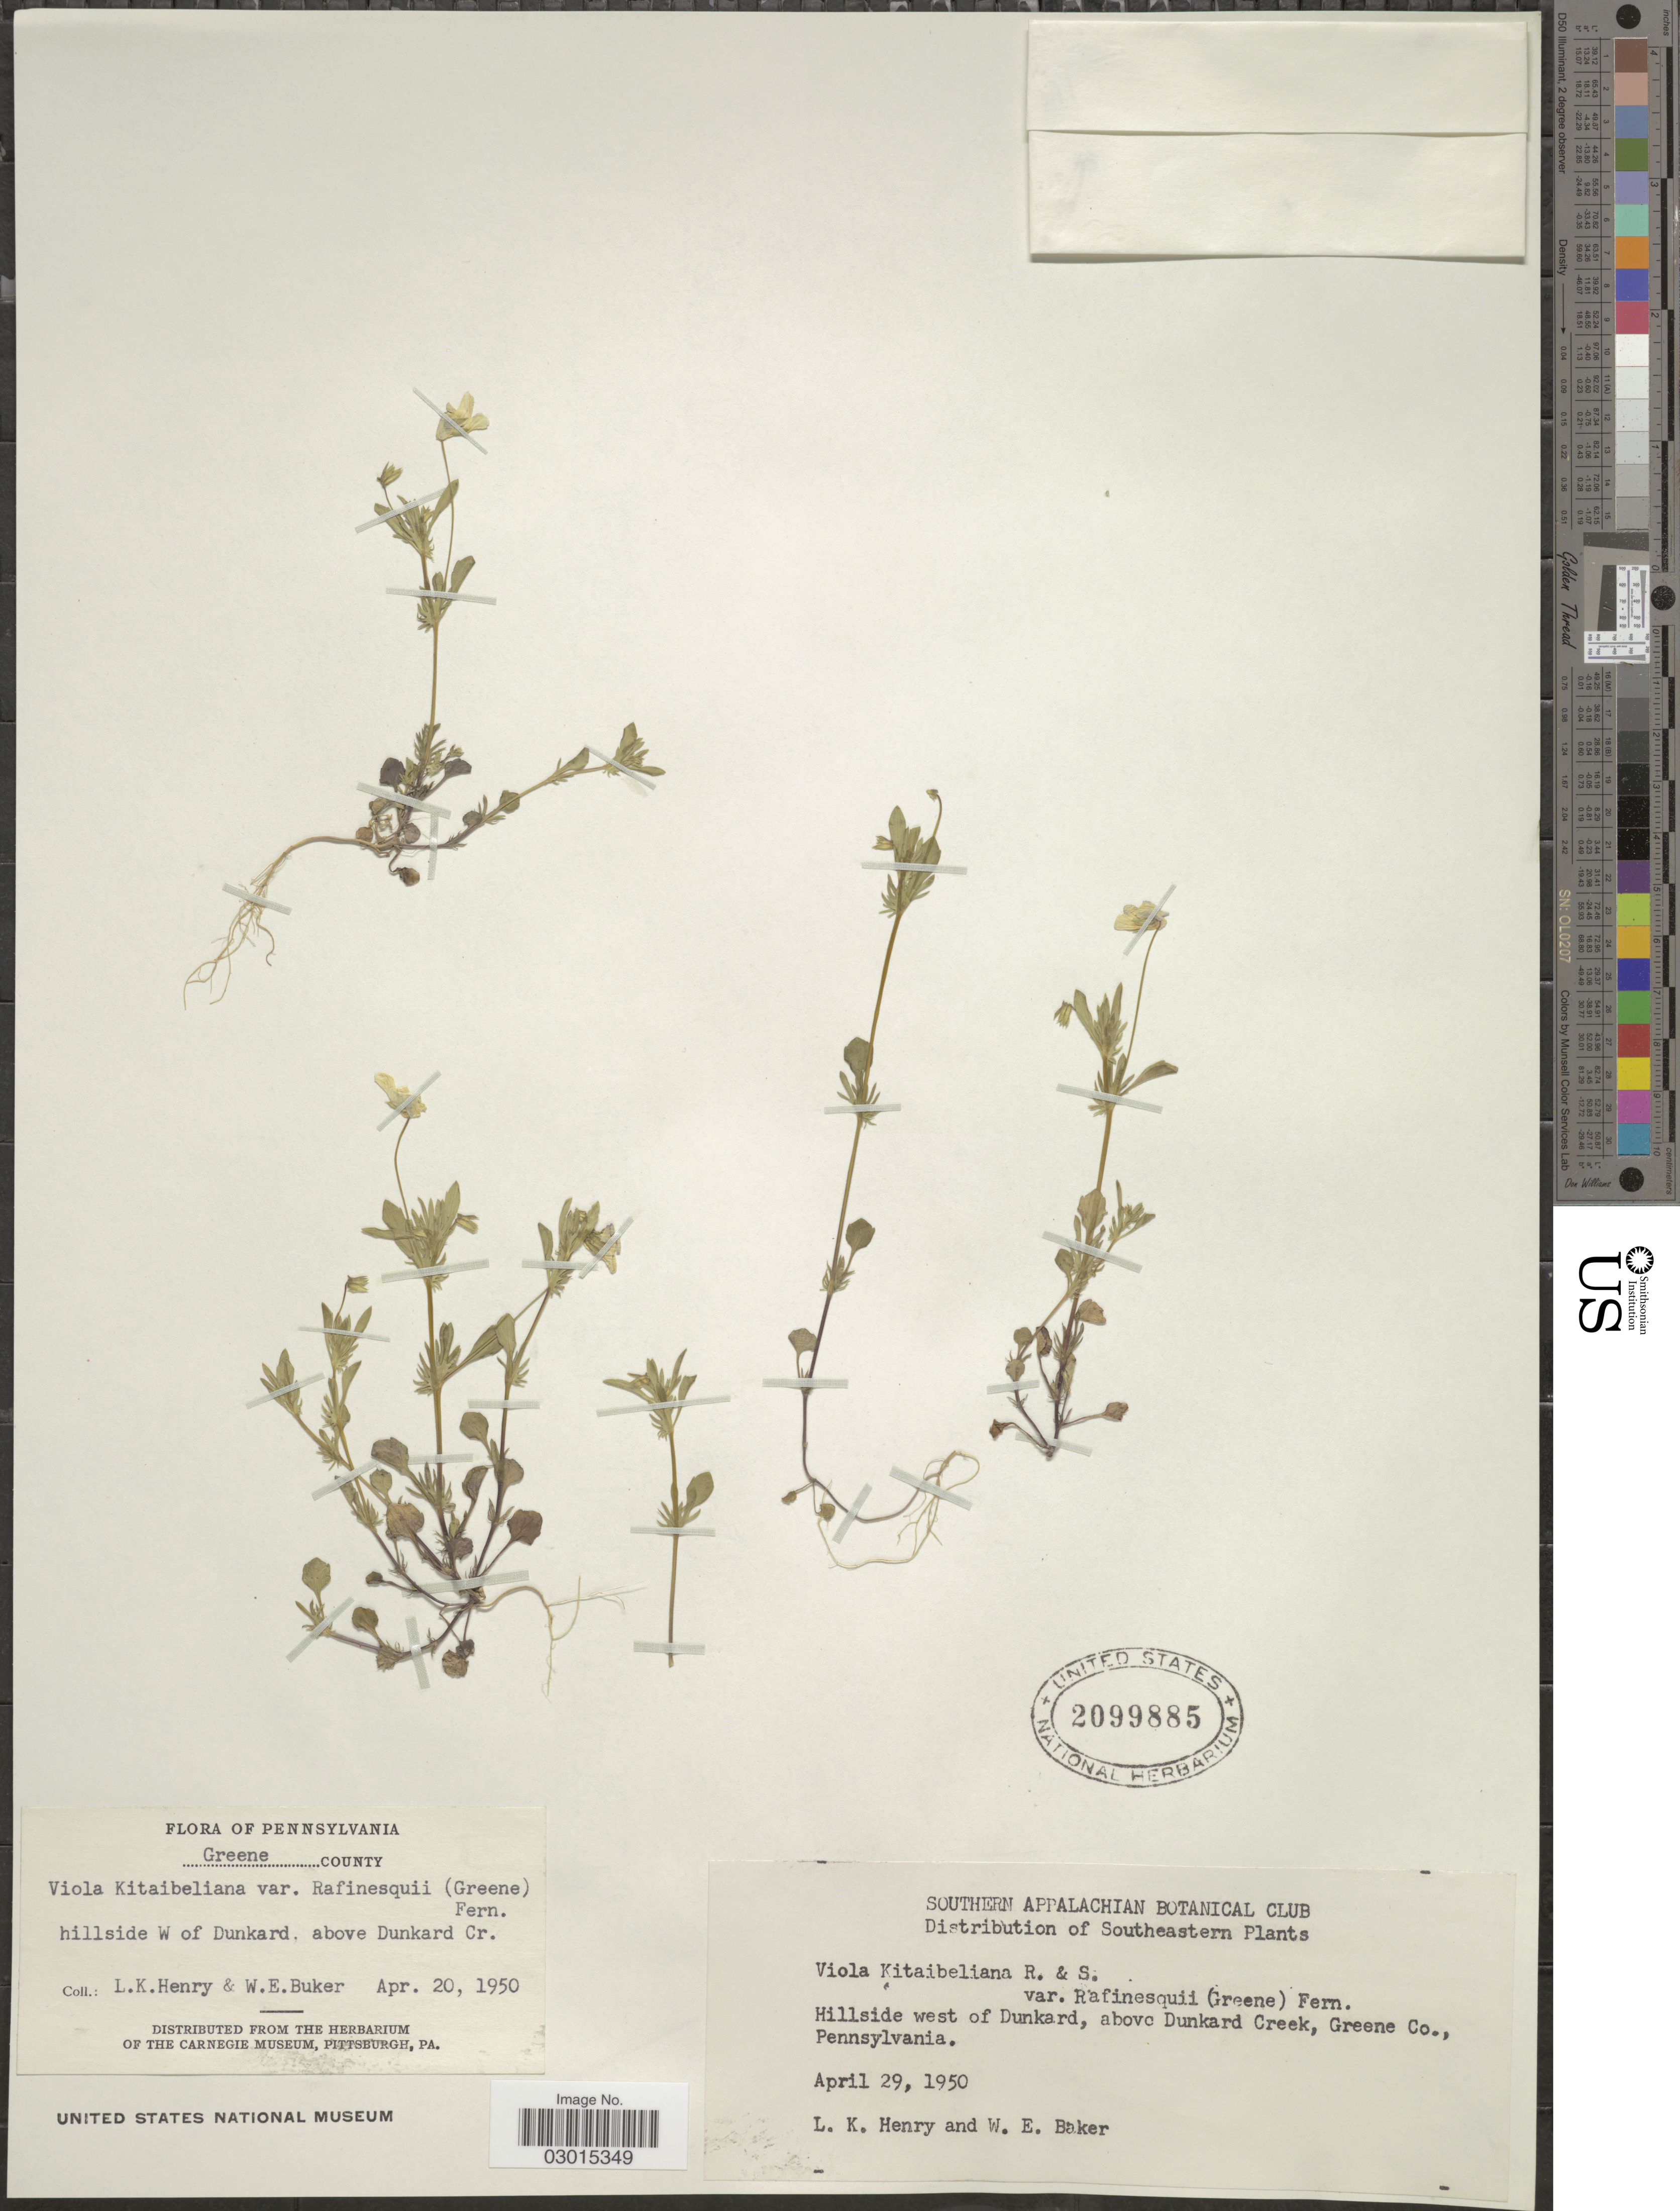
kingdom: Plantae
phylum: Tracheophyta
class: Magnoliopsida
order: Malpighiales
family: Violaceae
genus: Viola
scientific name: Viola kitaibeliana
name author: Schult.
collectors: L. K. Henry & W. Baker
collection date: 1950-04-20/1950-04-29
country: United States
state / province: Pennsylvania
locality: Green County. Hillside west of Dunkard, above Dunkard Creek. Southeastern. Greene Co.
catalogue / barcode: US 2099885